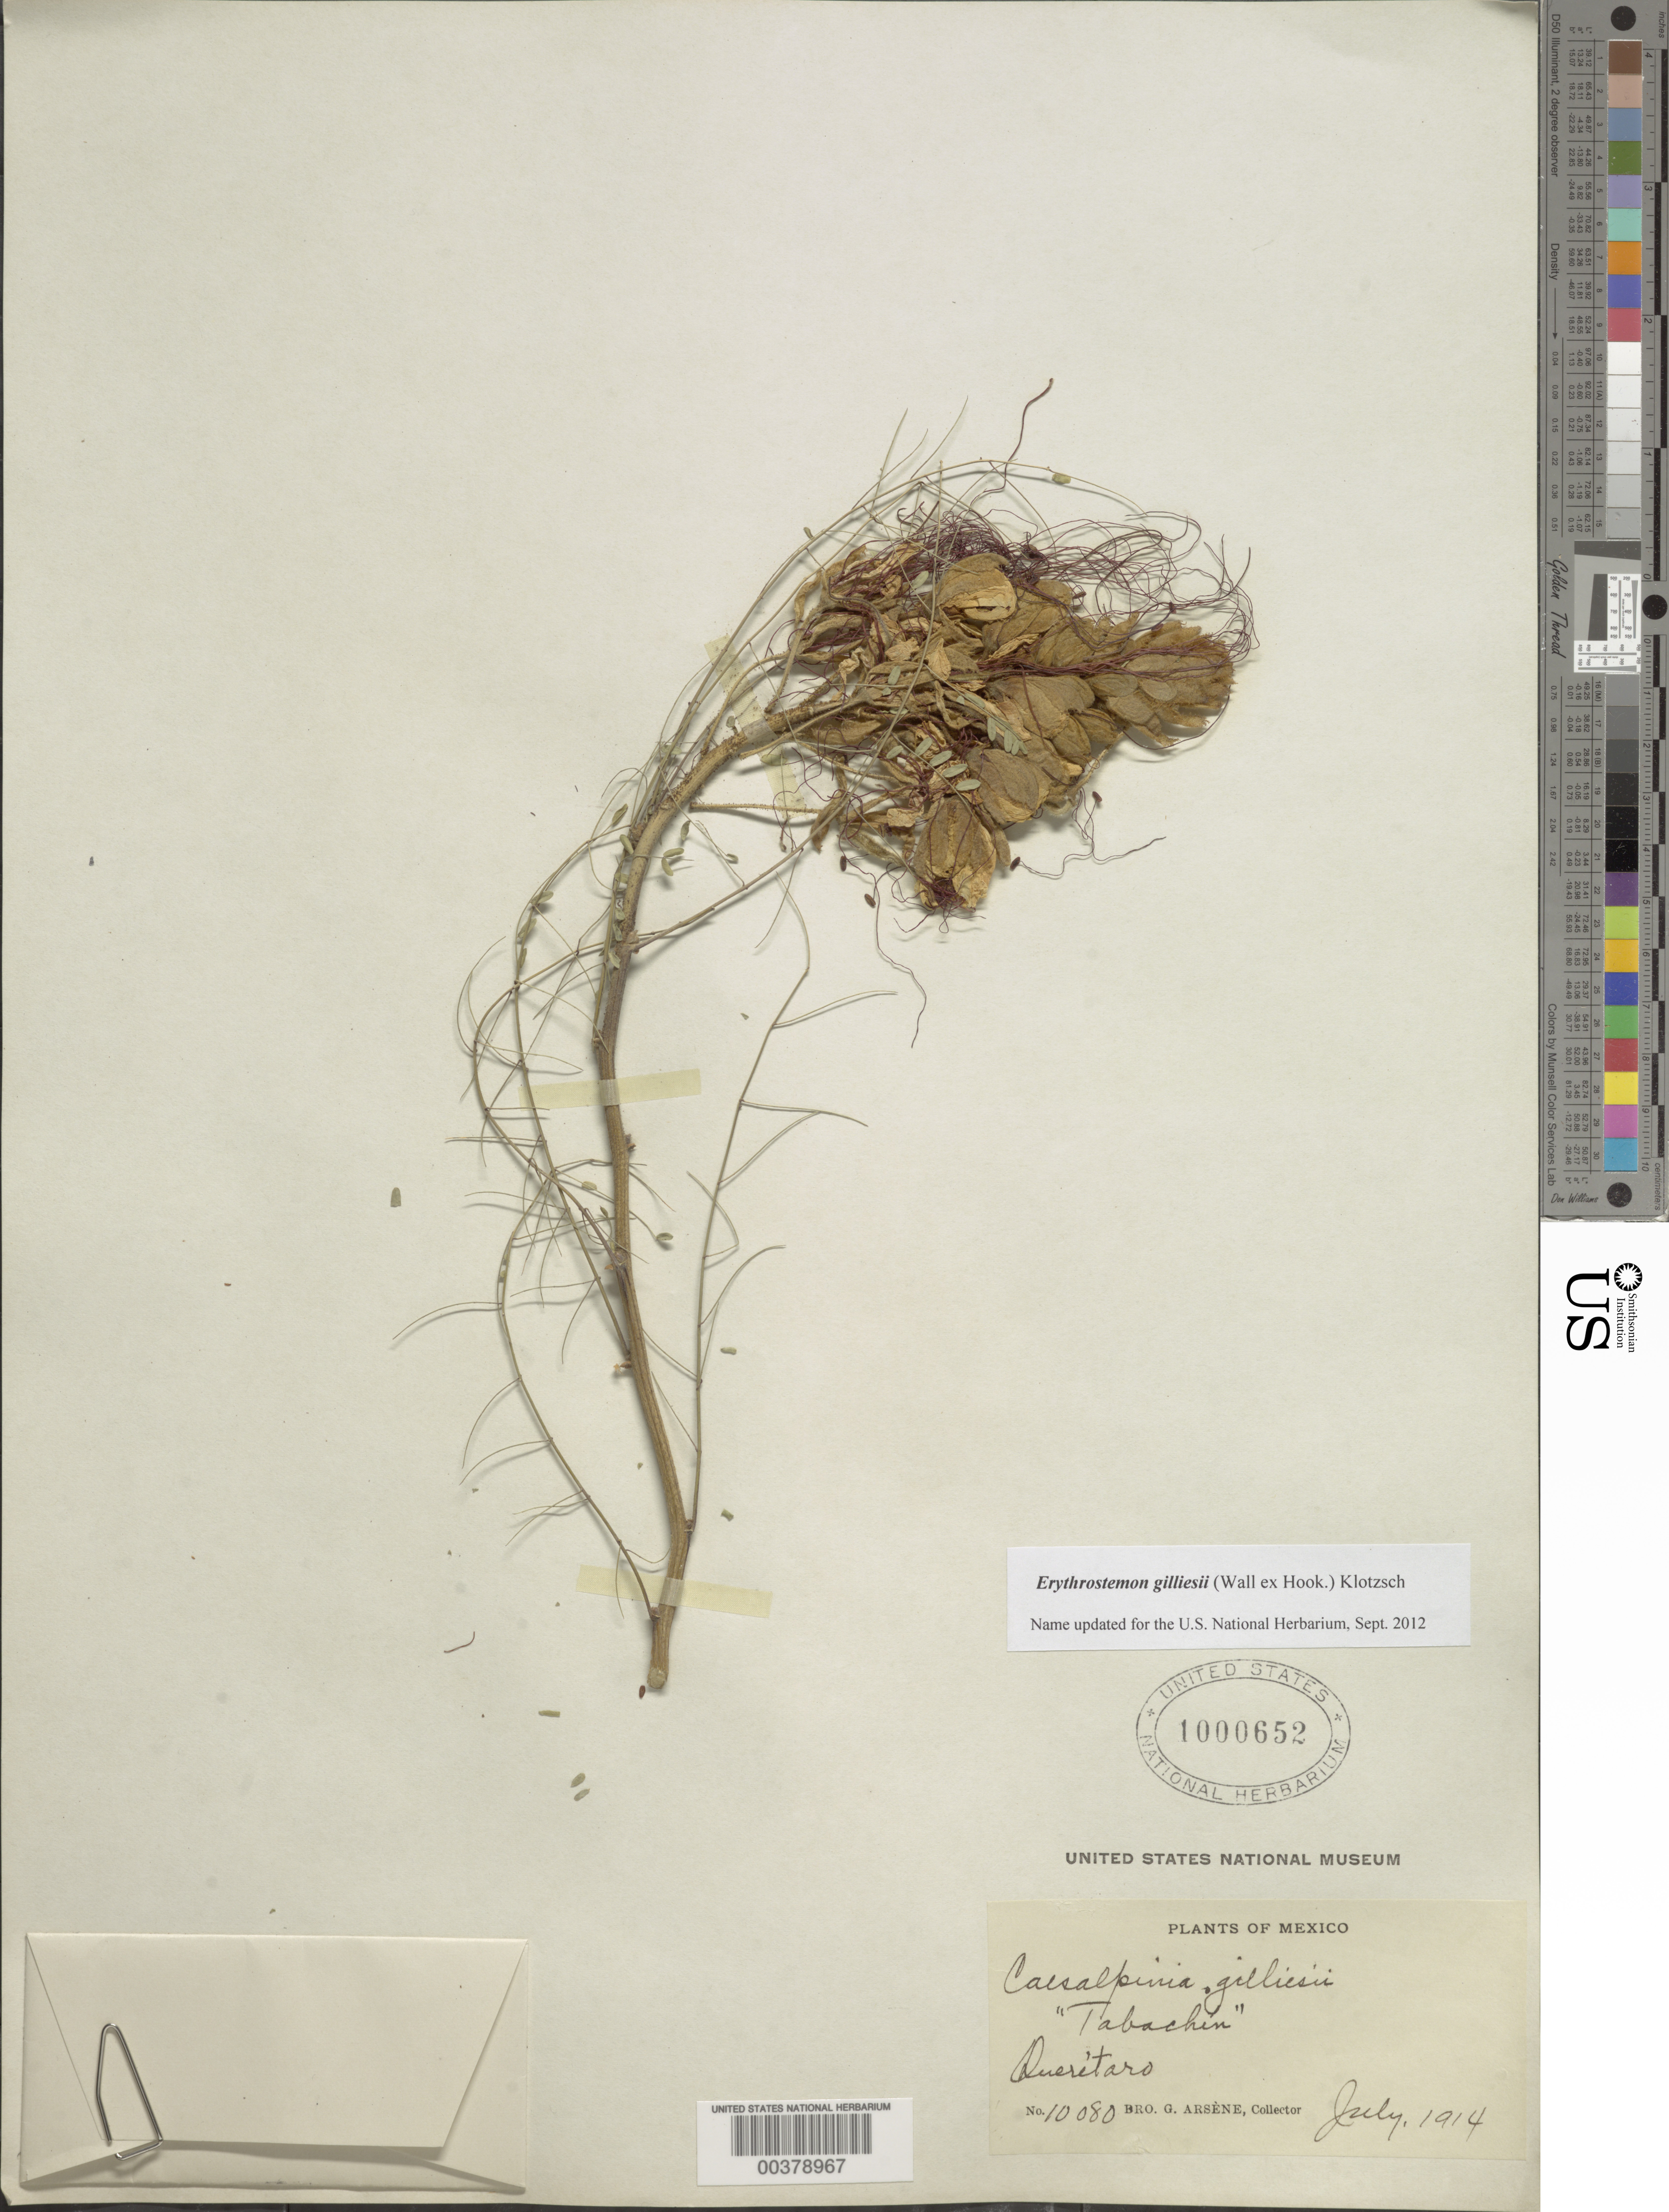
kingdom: Plantae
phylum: Tracheophyta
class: Magnoliopsida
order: Fabales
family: Fabaceae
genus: Erythrostemon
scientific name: Erythrostemon gilliesii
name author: (Hook.) Klotzsch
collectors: Bro. G. Arsène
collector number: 10080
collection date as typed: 1910 to -- -- 1913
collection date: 1910/1913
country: Mexico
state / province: Querétaro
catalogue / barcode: US 1000652